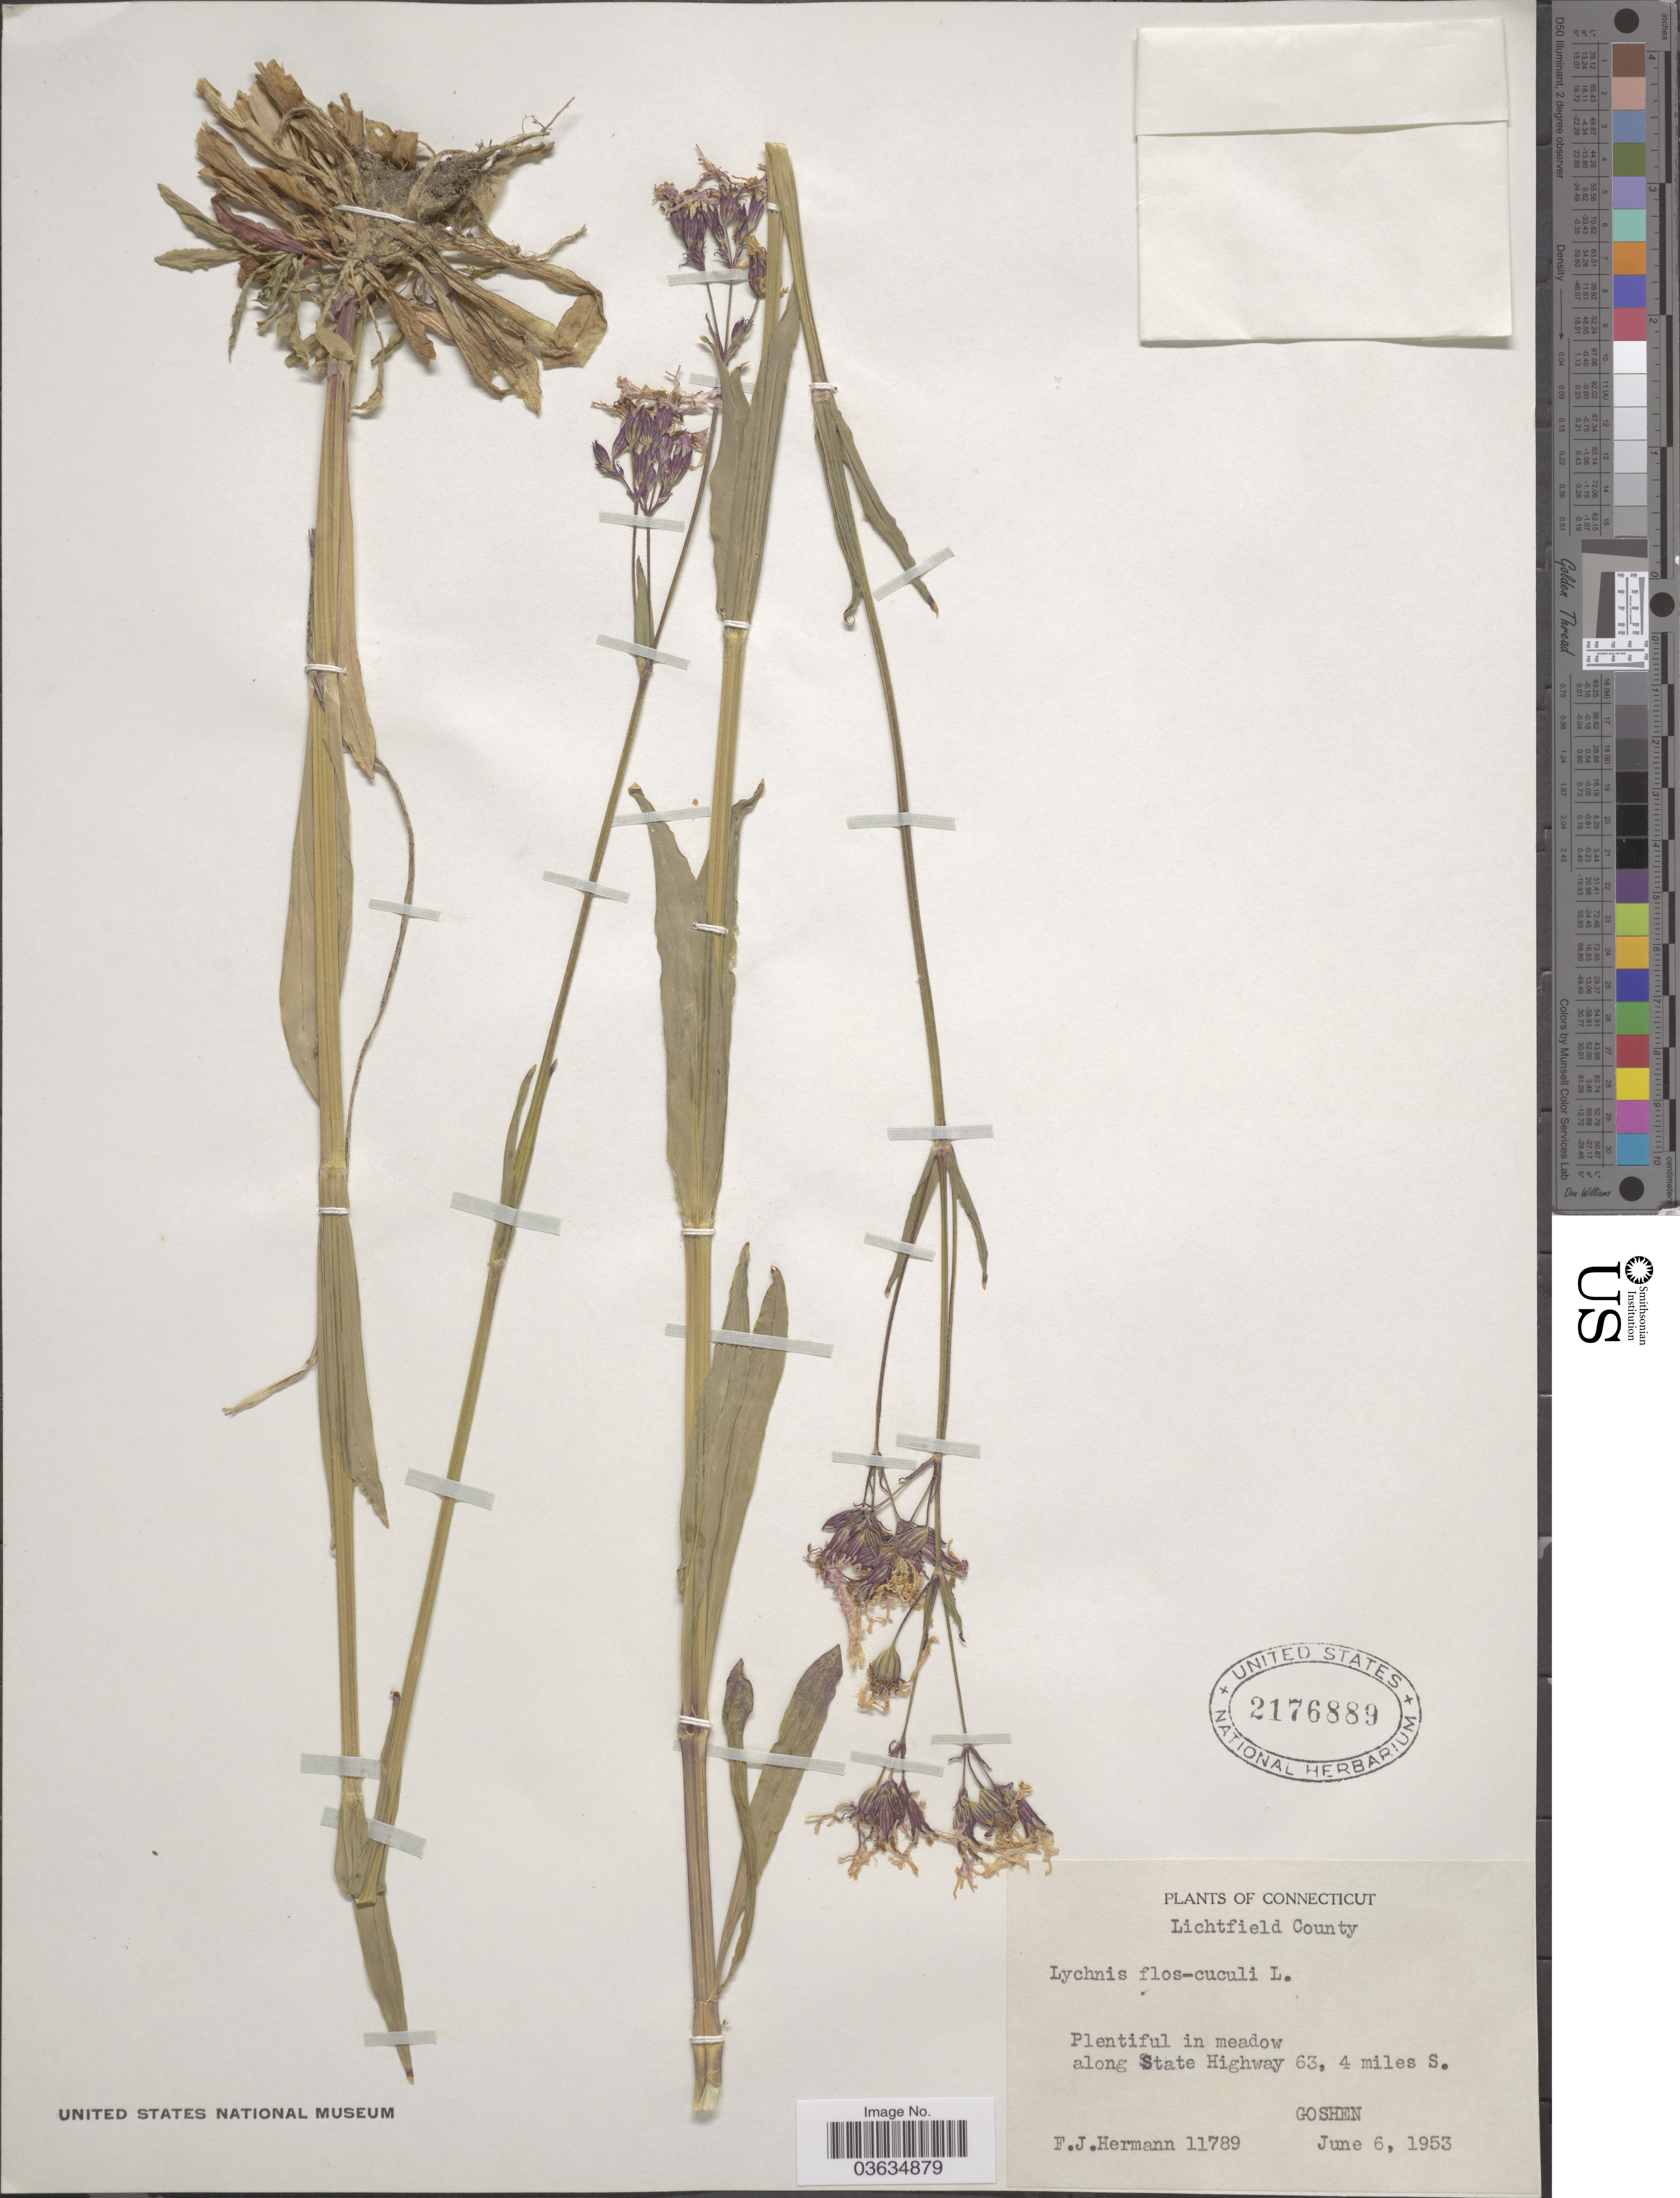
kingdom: Plantae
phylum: Tracheophyta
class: Magnoliopsida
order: Caryophyllales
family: Caryophyllaceae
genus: Silene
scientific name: Silene flos-cuculi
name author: (L.) Greuter & Burdet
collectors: F. J. Hermann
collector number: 11789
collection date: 1953-06-06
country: United States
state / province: Connecticut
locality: Lichtfield County. Along State Highway 63, 4 miles S. Goshen.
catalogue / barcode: US 2176889